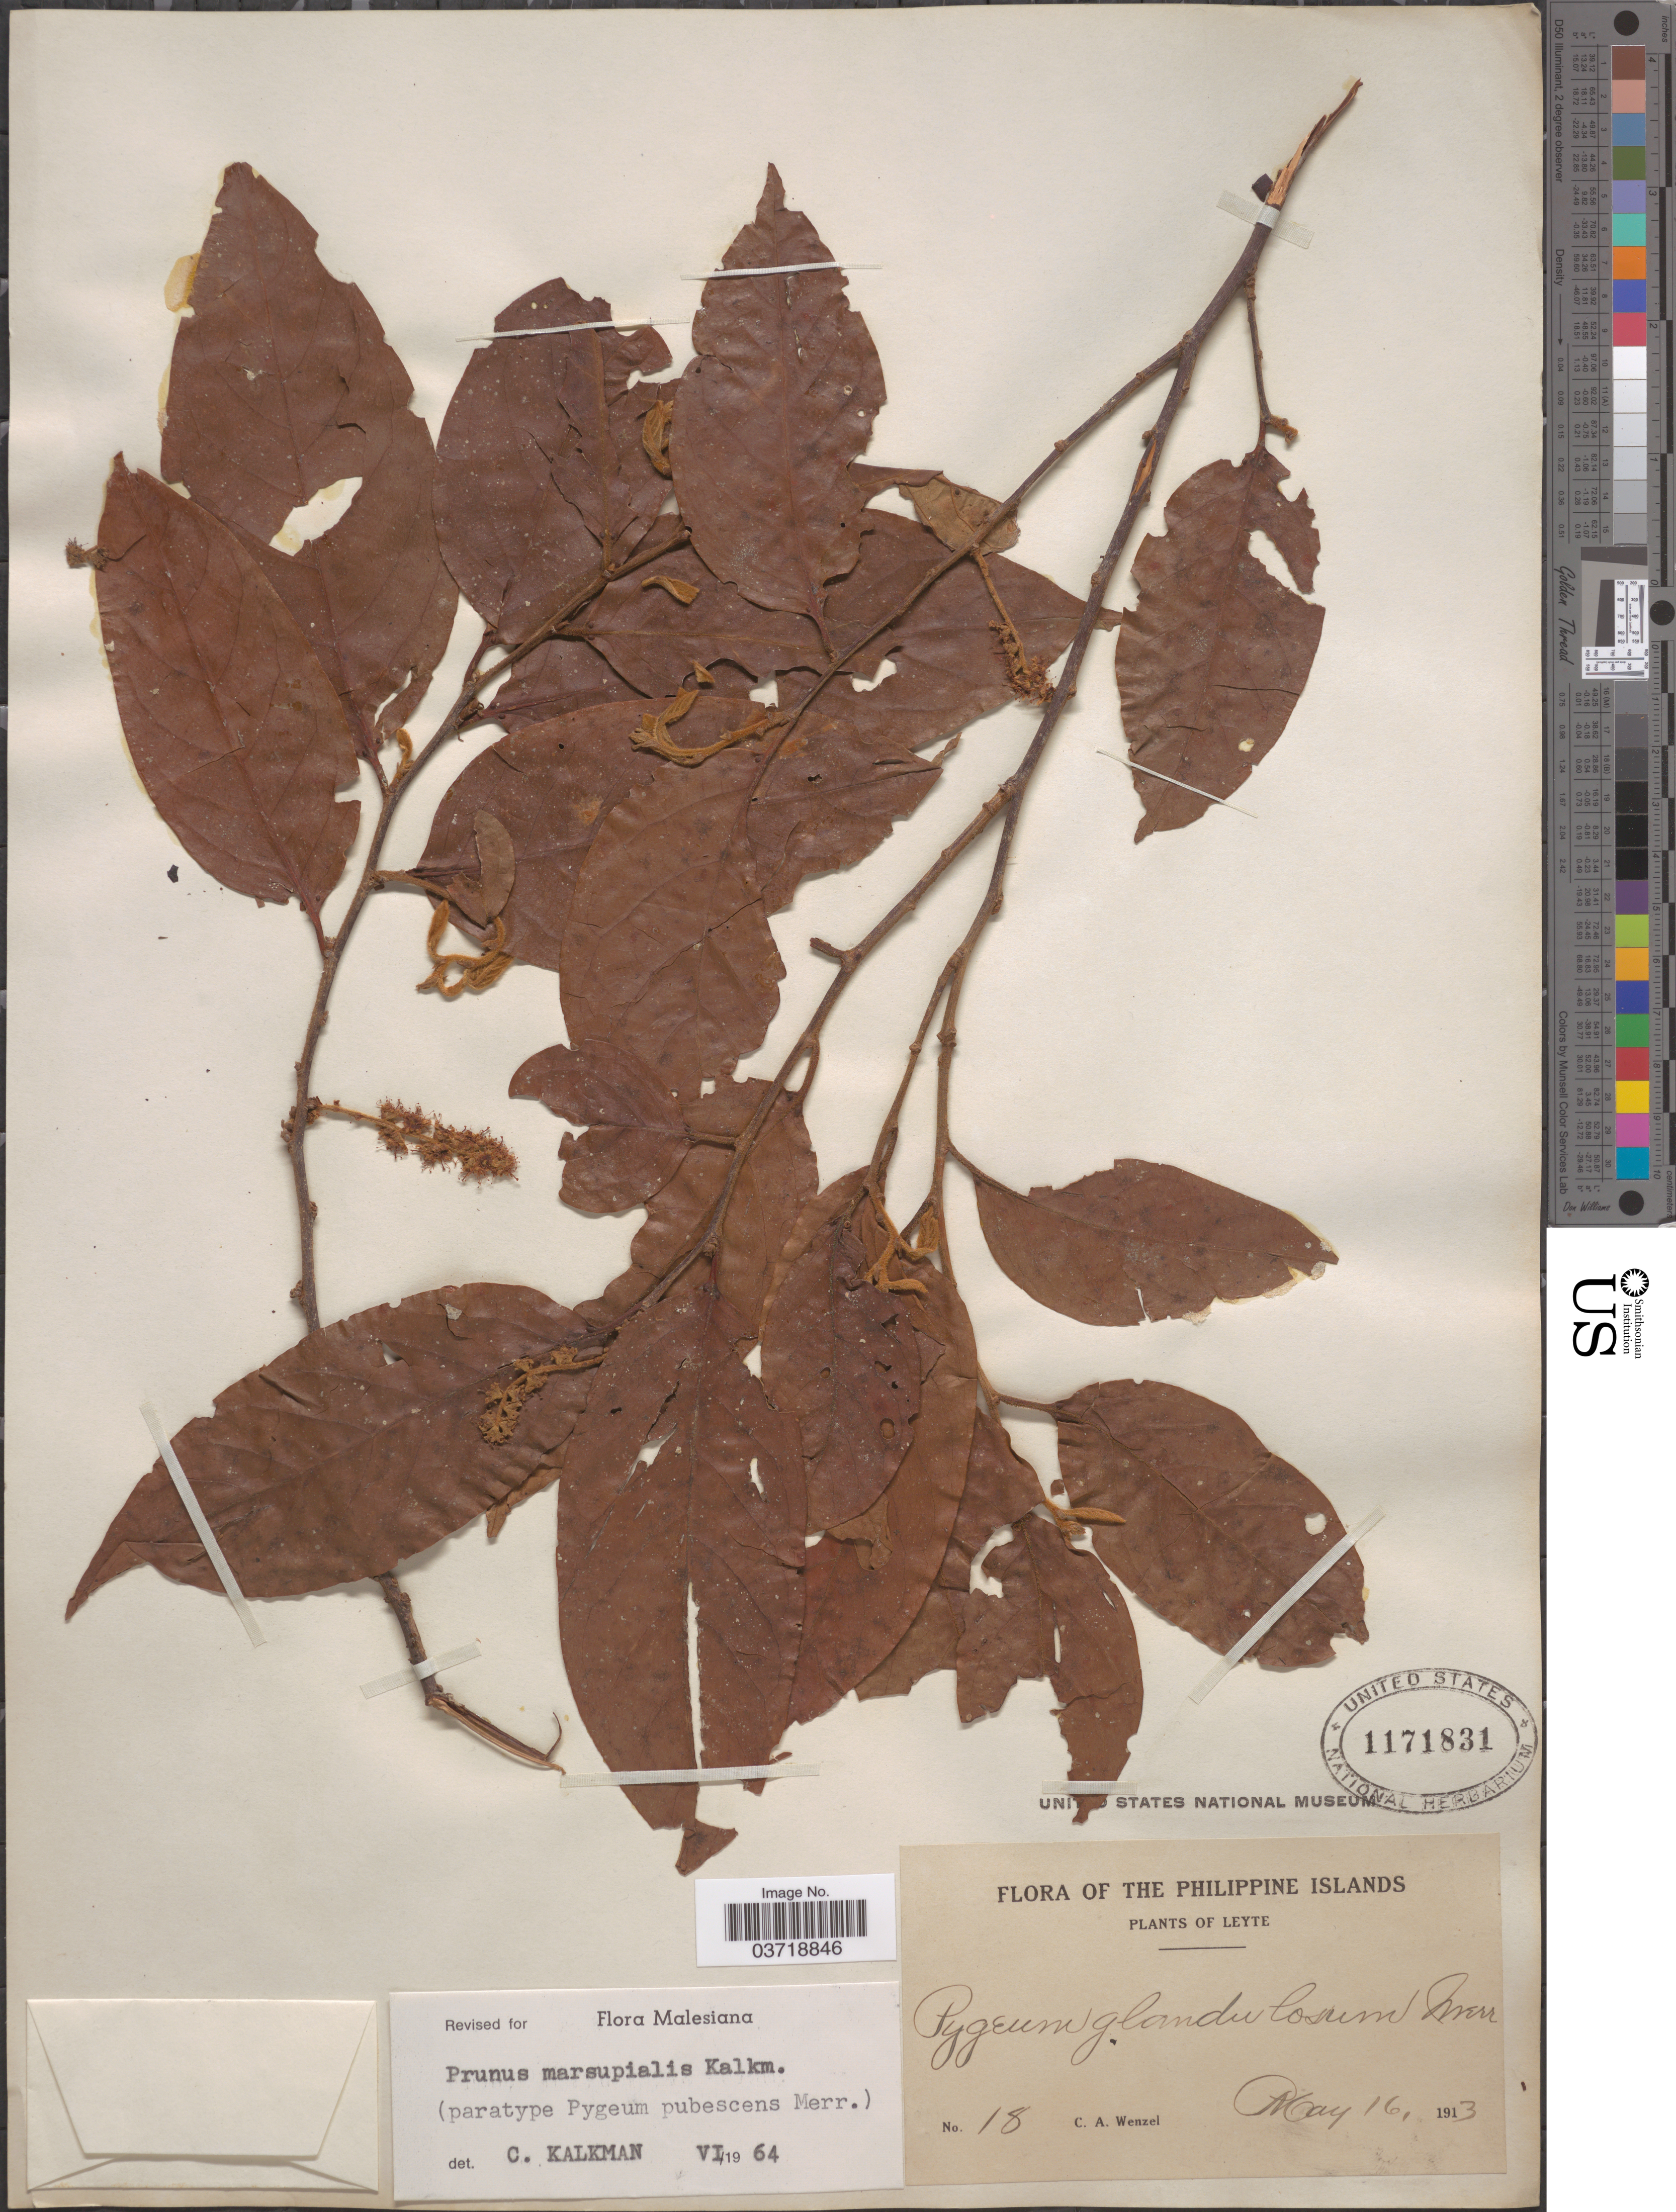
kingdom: Plantae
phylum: Tracheophyta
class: Magnoliopsida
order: Rosales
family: Rosaceae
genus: Prunus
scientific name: Prunus marsupialis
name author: Kalkman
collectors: C. Wenzel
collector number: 18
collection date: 1913-05-16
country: Philippines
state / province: Eastern Visayas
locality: Leyte.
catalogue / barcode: US 1171831